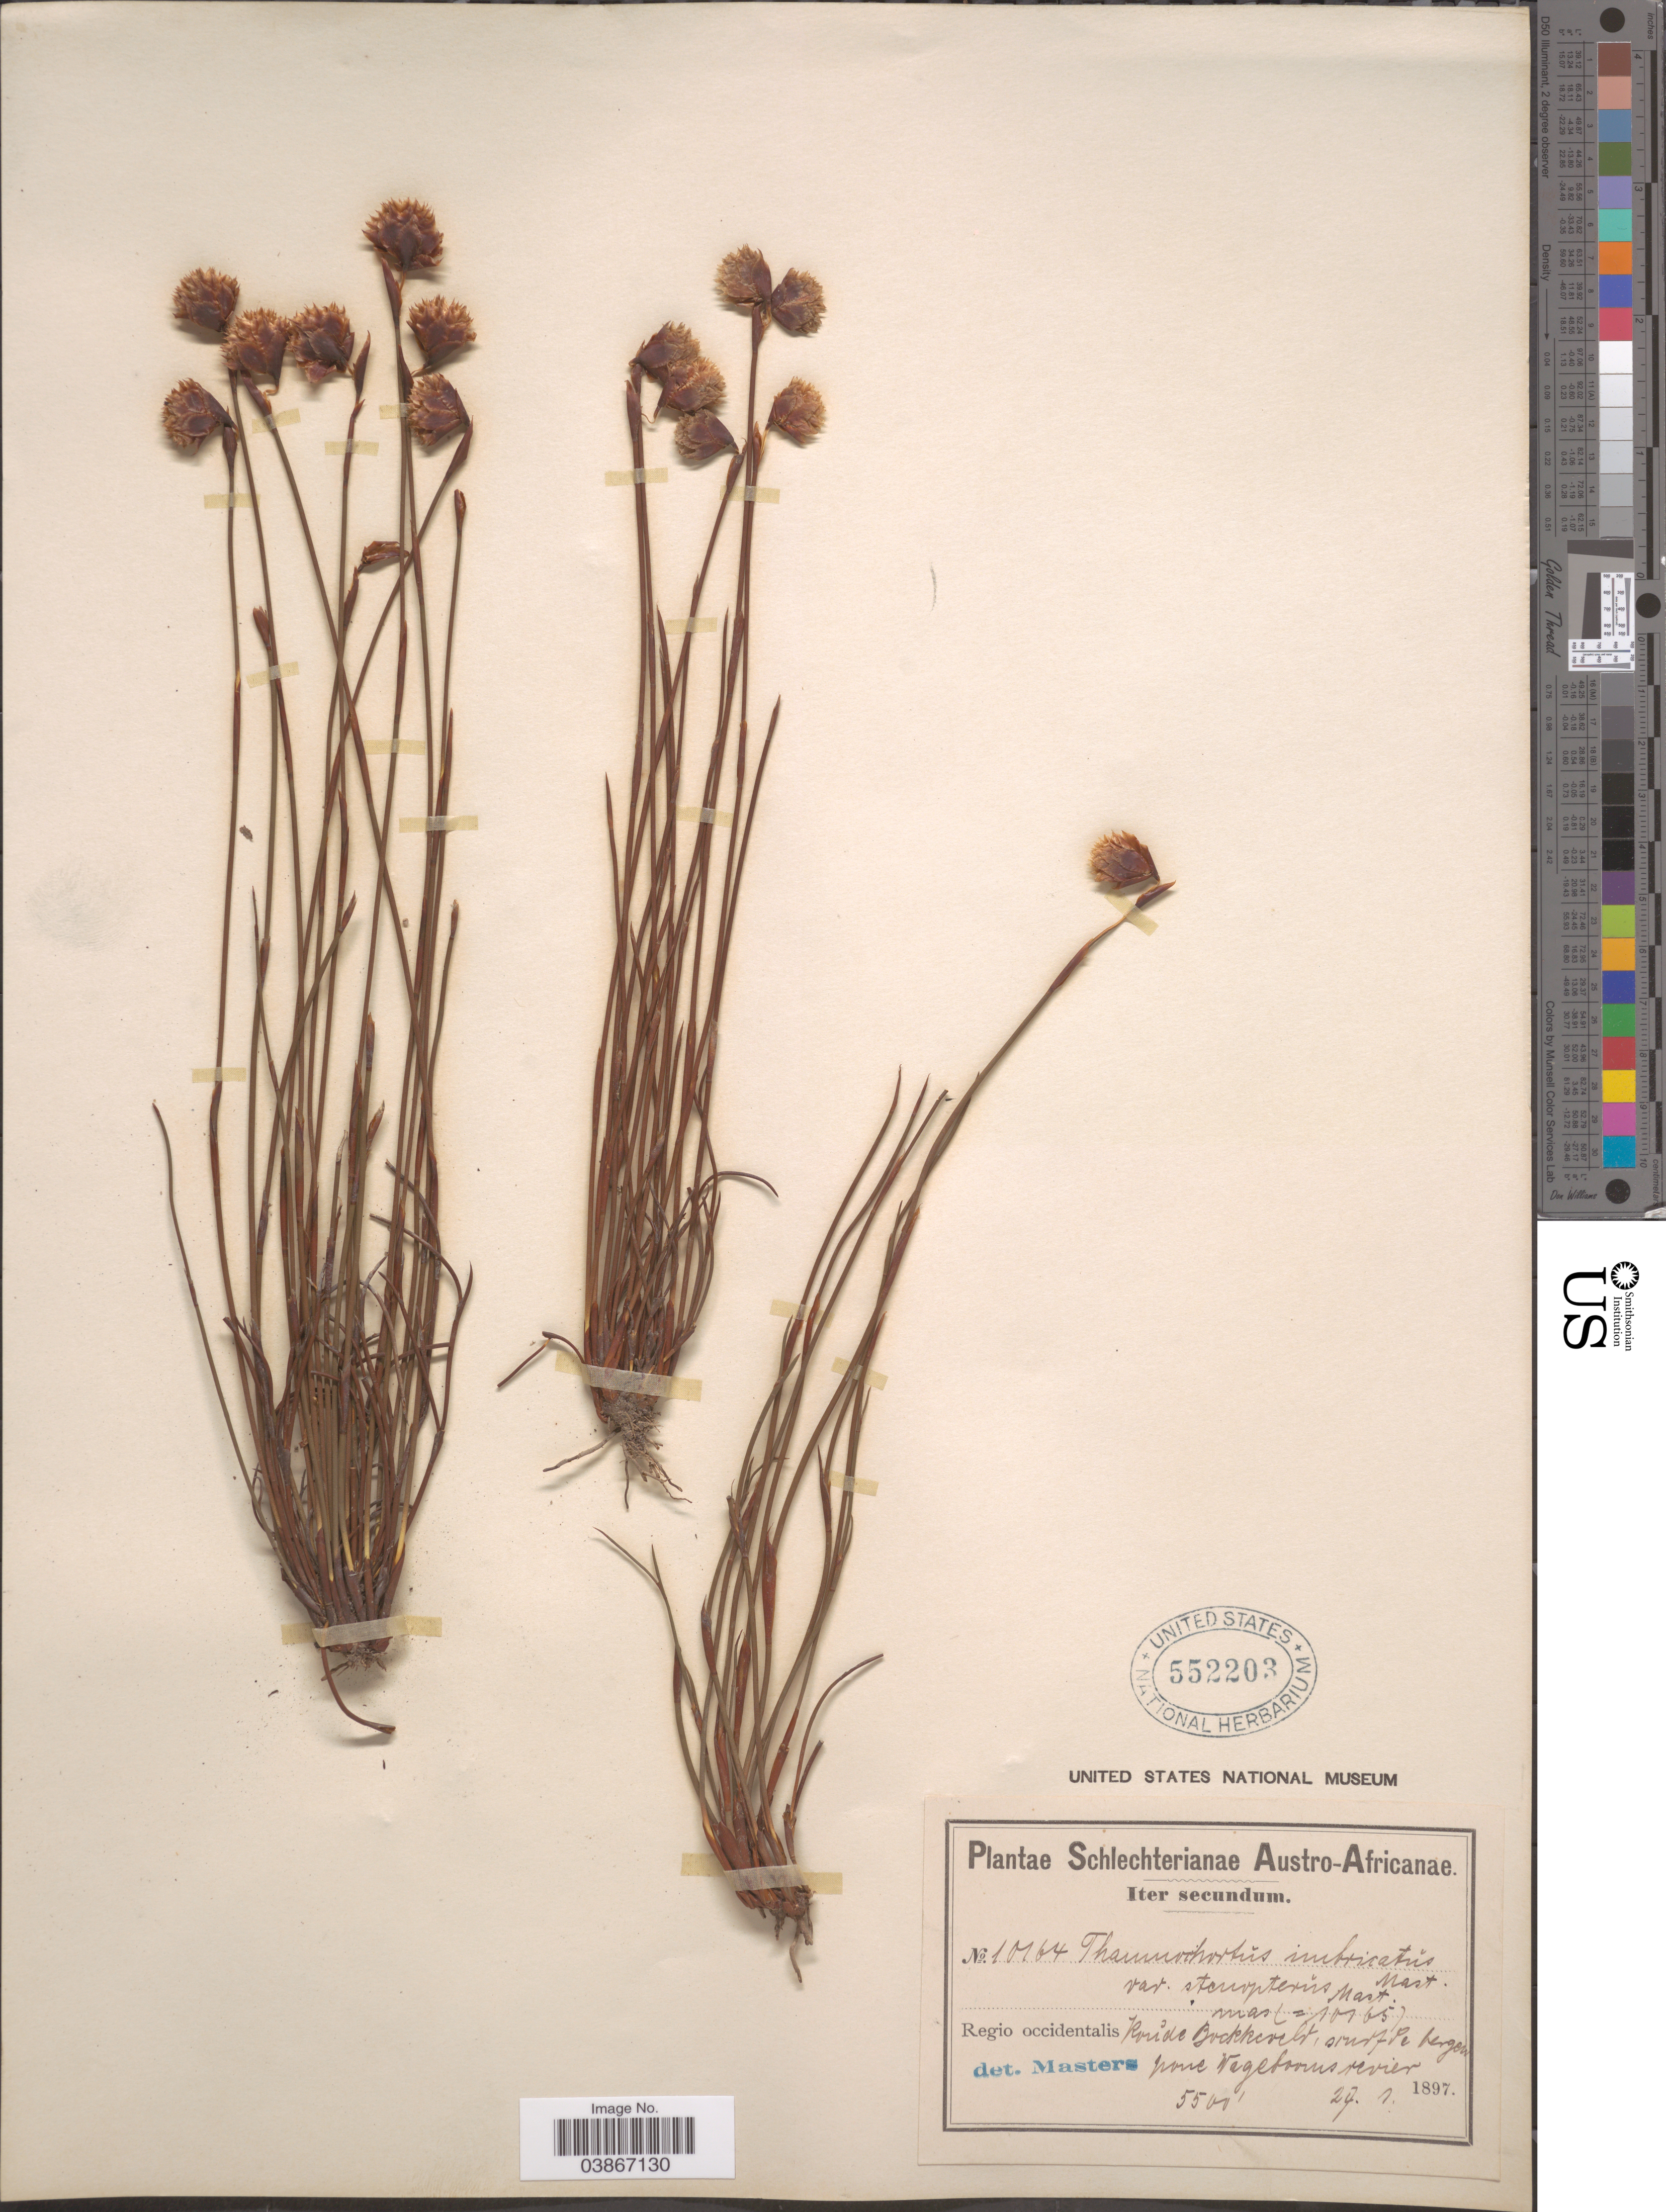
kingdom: Plantae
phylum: Tracheophyta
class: Liliopsida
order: Poales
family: Restionaceae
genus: Thamnochortus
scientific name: Thamnochortus imbricatus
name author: (Thunb.) Mast.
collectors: Schlechter, --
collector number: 10164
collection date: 1897-07-29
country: South Africa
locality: Austro-Africanae. Regio occidentalis Koůde Bokkeveld Skurfde de bergen pone Vegelbooms rivier.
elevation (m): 1676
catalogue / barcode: US 552203